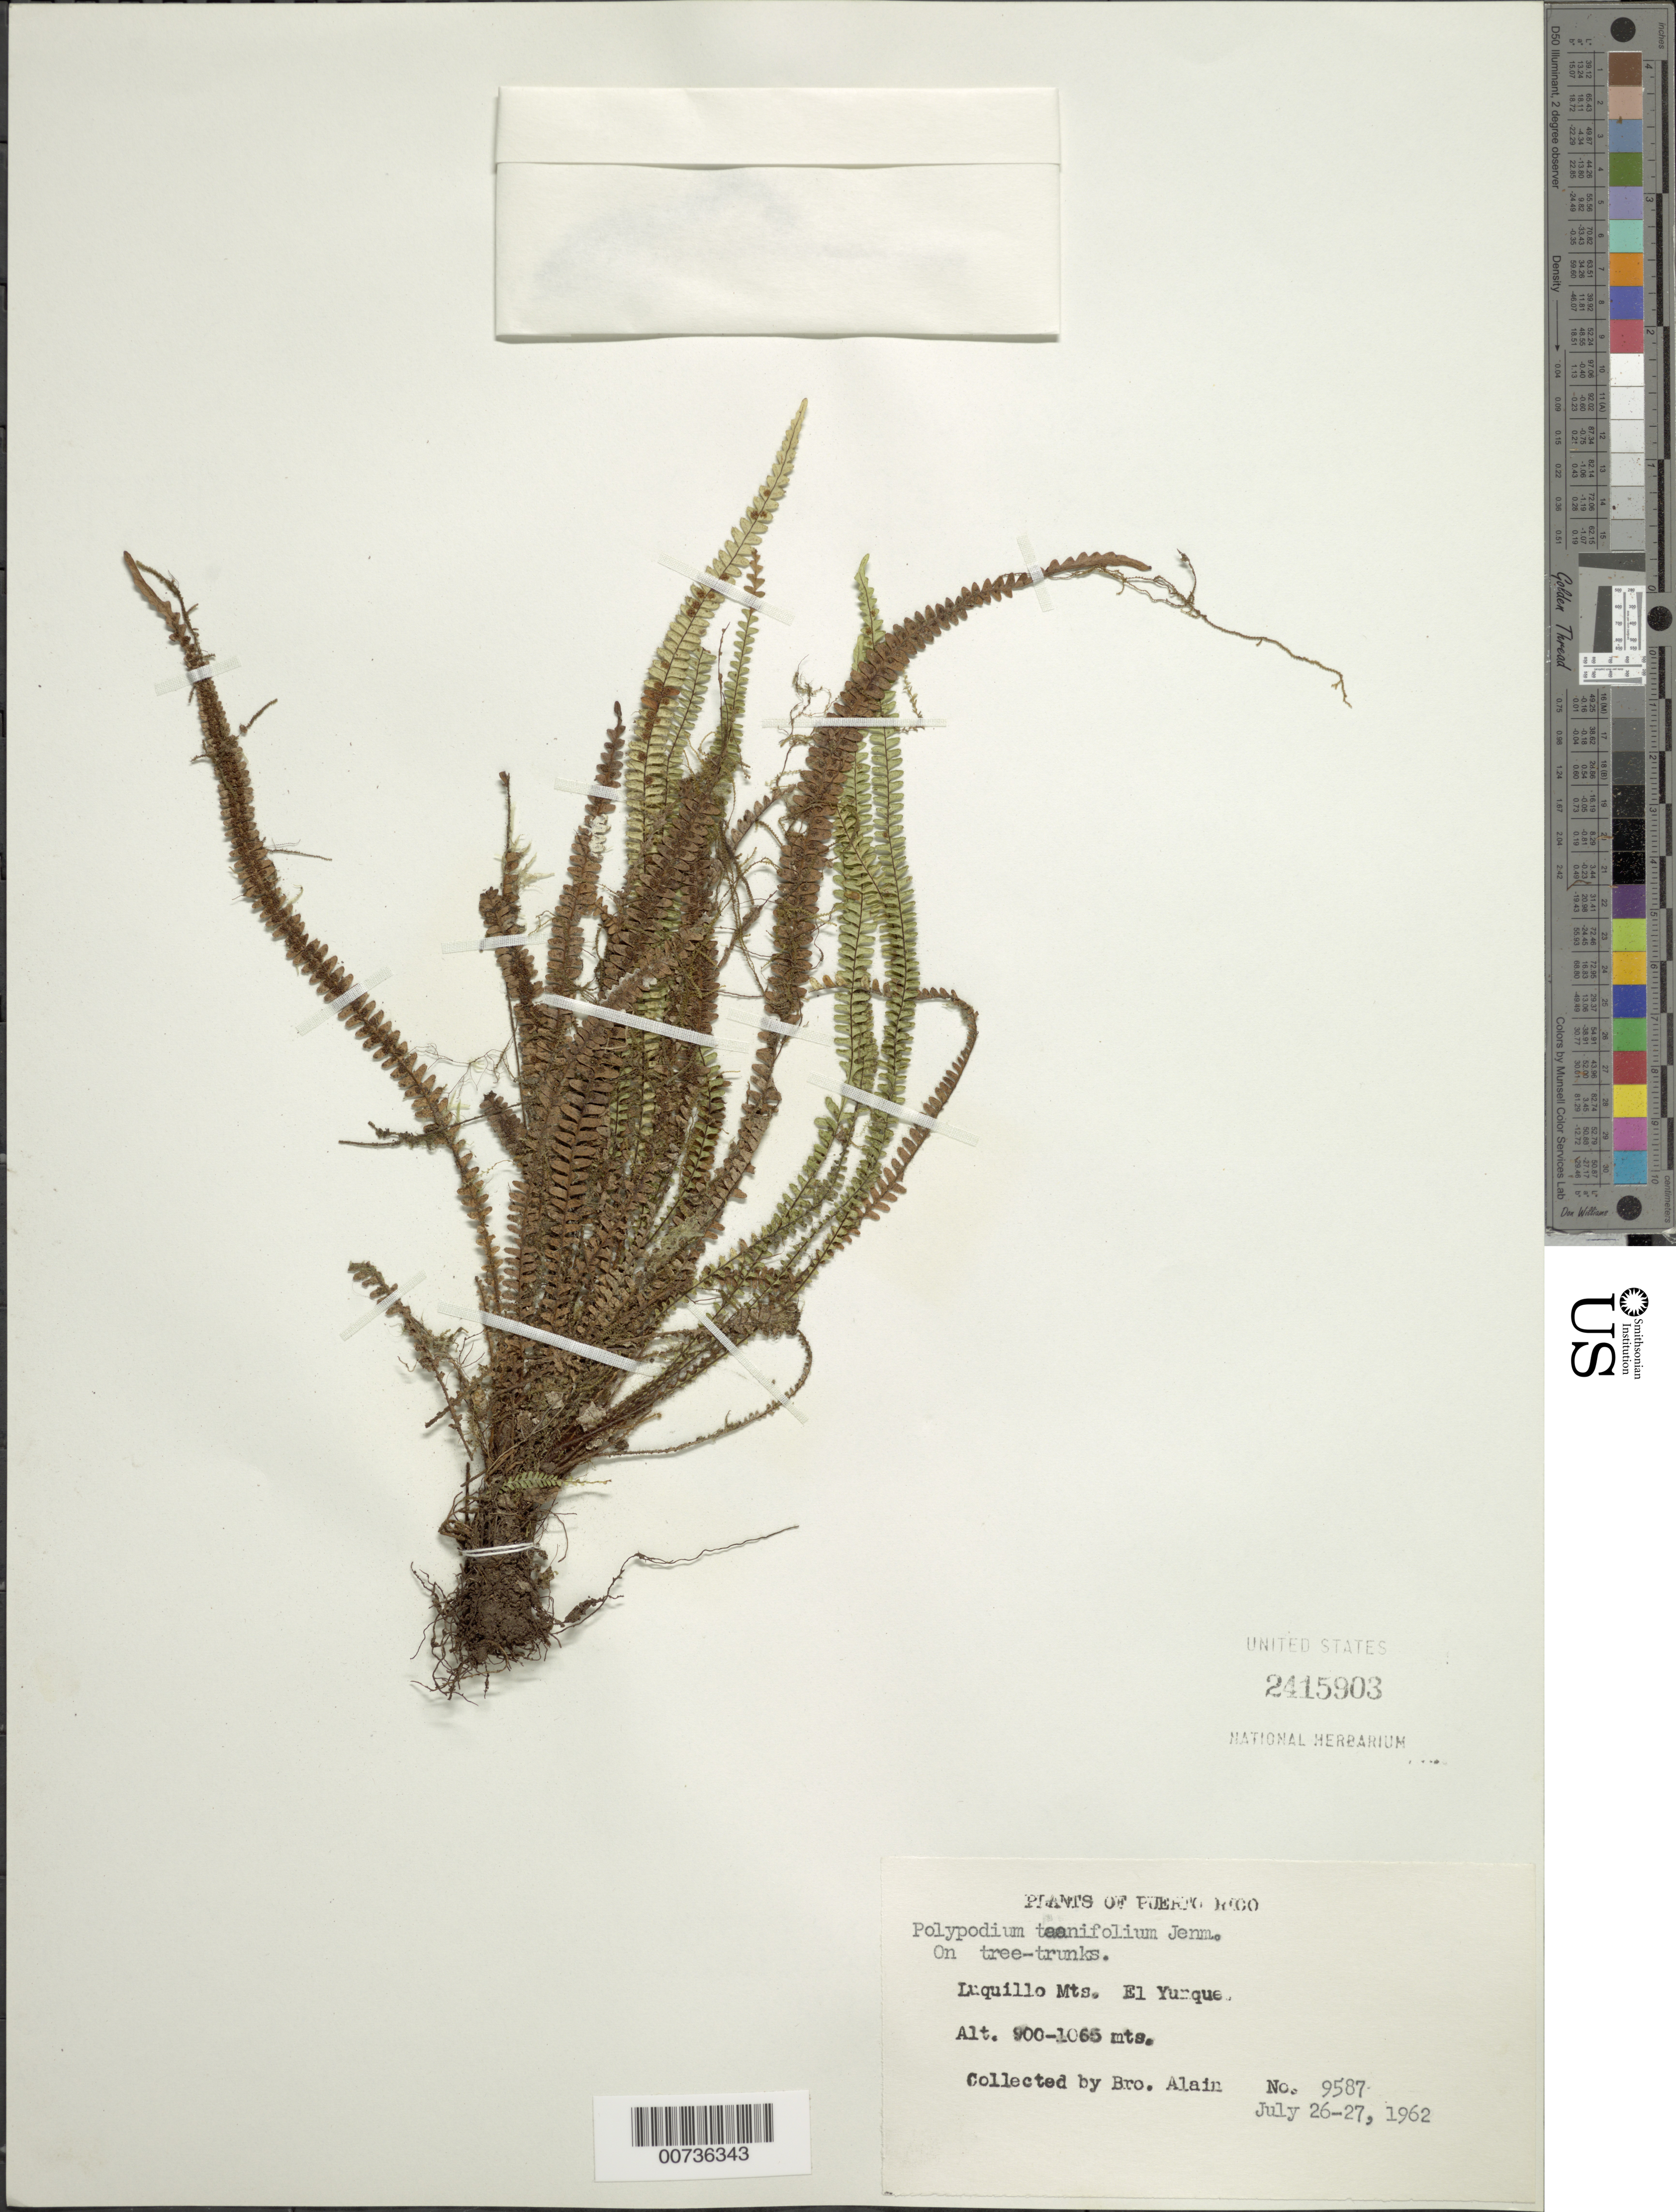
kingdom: Plantae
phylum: Tracheophyta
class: Polypodiopsida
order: Polypodiales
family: Polypodiaceae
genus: Moranopteris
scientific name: Moranopteris taenifolia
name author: (Jenman) R. Y. Hirai & J. Prado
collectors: A. H. Liogier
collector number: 9587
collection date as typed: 26 Jul 1962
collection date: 1962-07-26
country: Puerto Rico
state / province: Luquillo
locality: Luquillo Mountains, El Yunque.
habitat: On tree-trunks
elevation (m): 900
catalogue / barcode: US 2415903